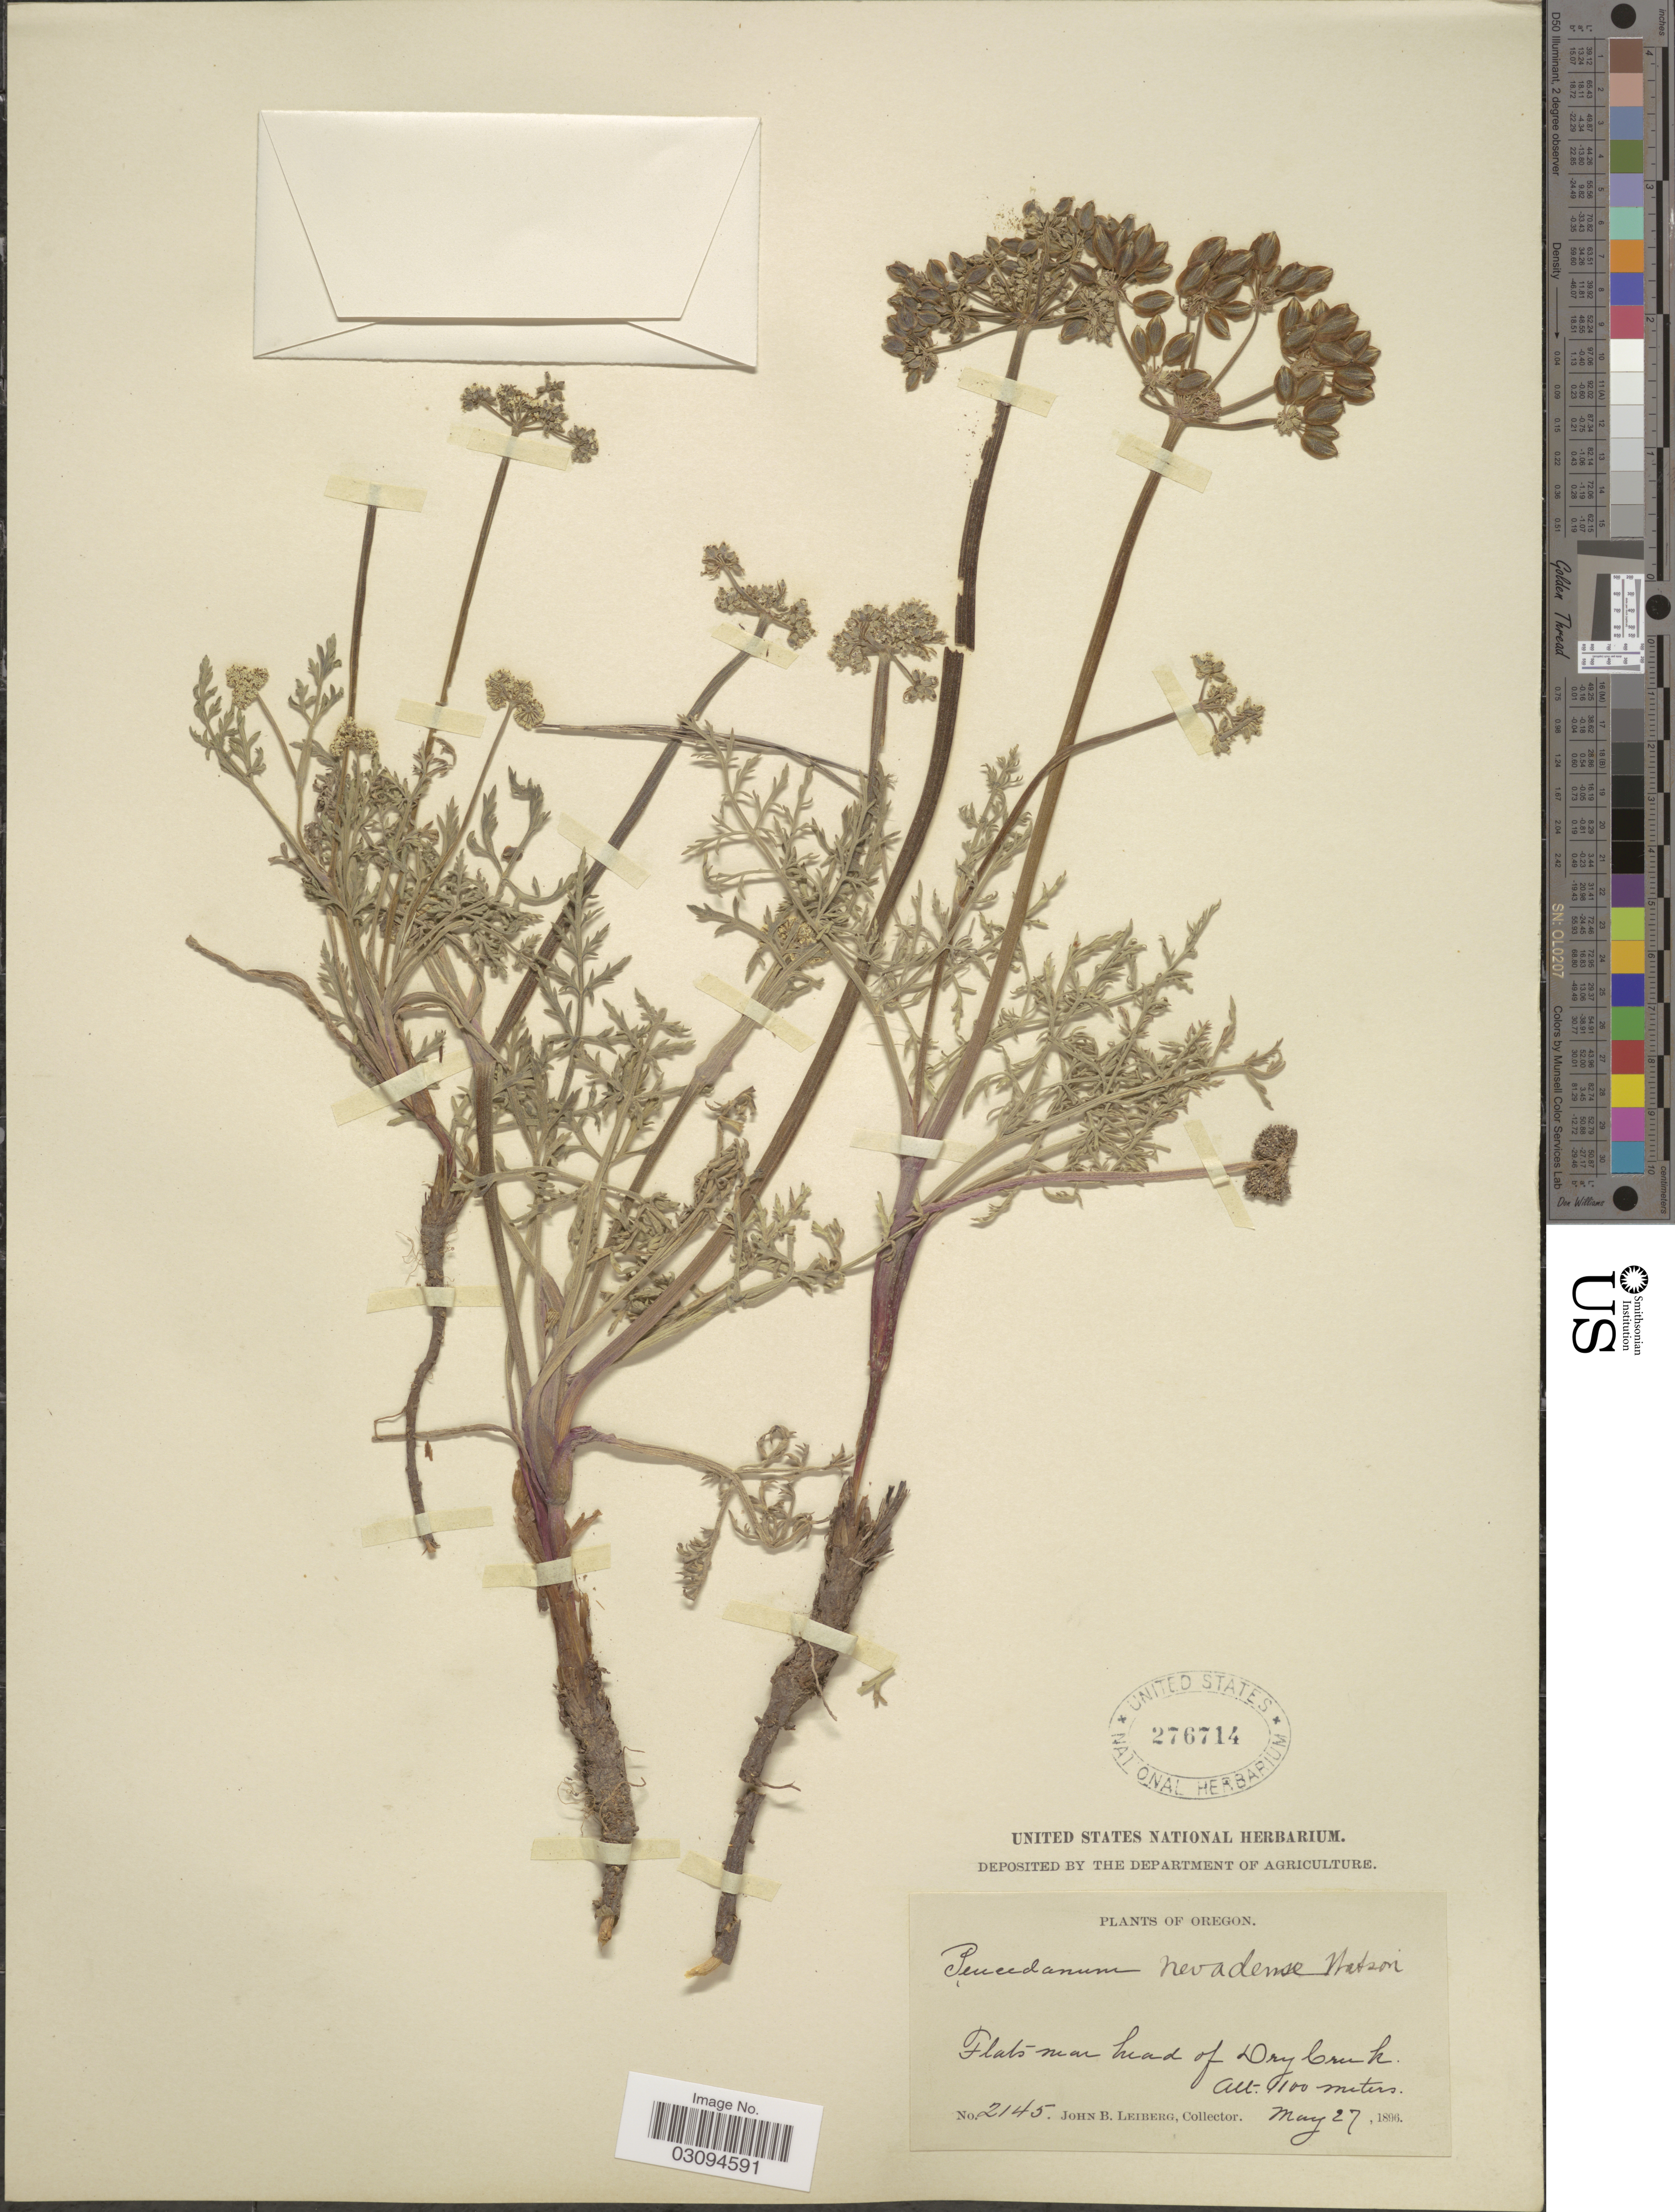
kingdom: Plantae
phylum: Tracheophyta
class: Magnoliopsida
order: Apiales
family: Apiaceae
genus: Lomatium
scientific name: Lomatium nevadense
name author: (S. Watson) J.M. Coult. & Rose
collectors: J. Leiberg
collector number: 2145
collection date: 1896-05-27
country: United States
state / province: Oregon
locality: Flats near head of Dry Creek.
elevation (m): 1100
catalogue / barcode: US 276714